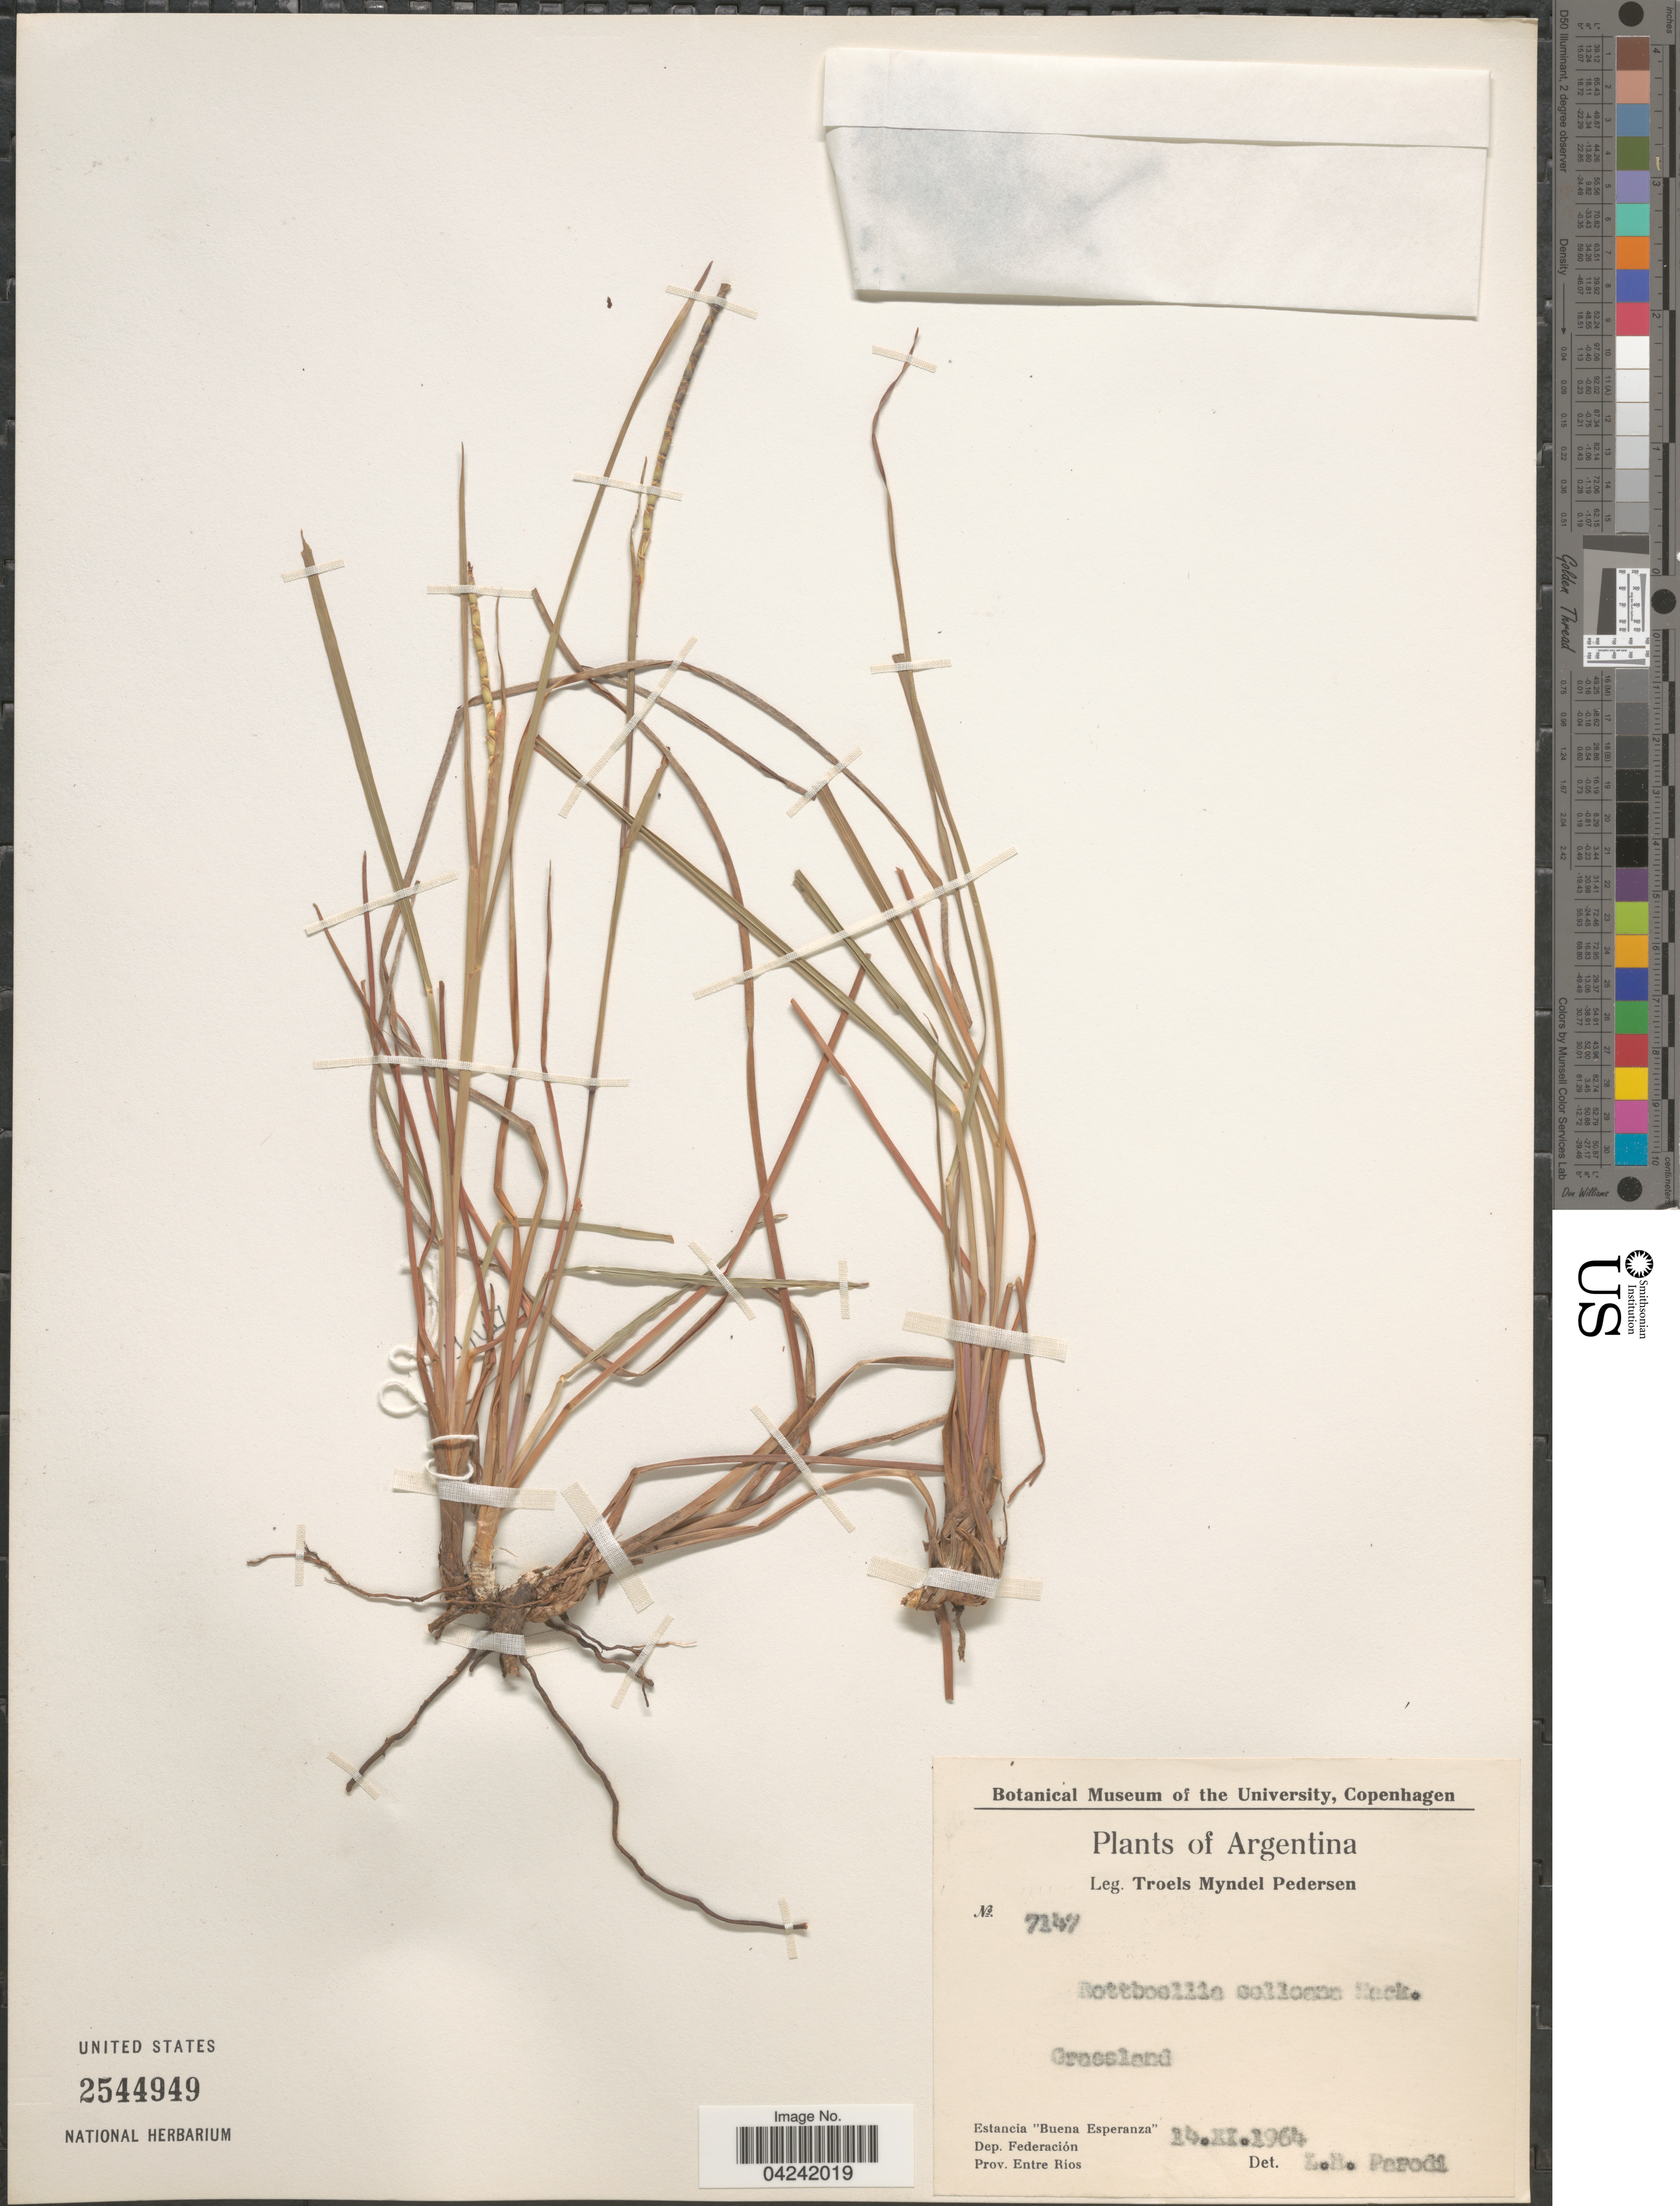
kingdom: Plantae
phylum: Tracheophyta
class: Liliopsida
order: Poales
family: Poaceae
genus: Mnesithea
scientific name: Mnesithea selloana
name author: (Hack.) de Koning & Sosef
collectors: T. Pederson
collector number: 7347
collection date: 1964-11-14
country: Argentina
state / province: Entre Rios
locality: Estancia "Buena Esperanza". Dep. Federación.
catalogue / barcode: US 2544949